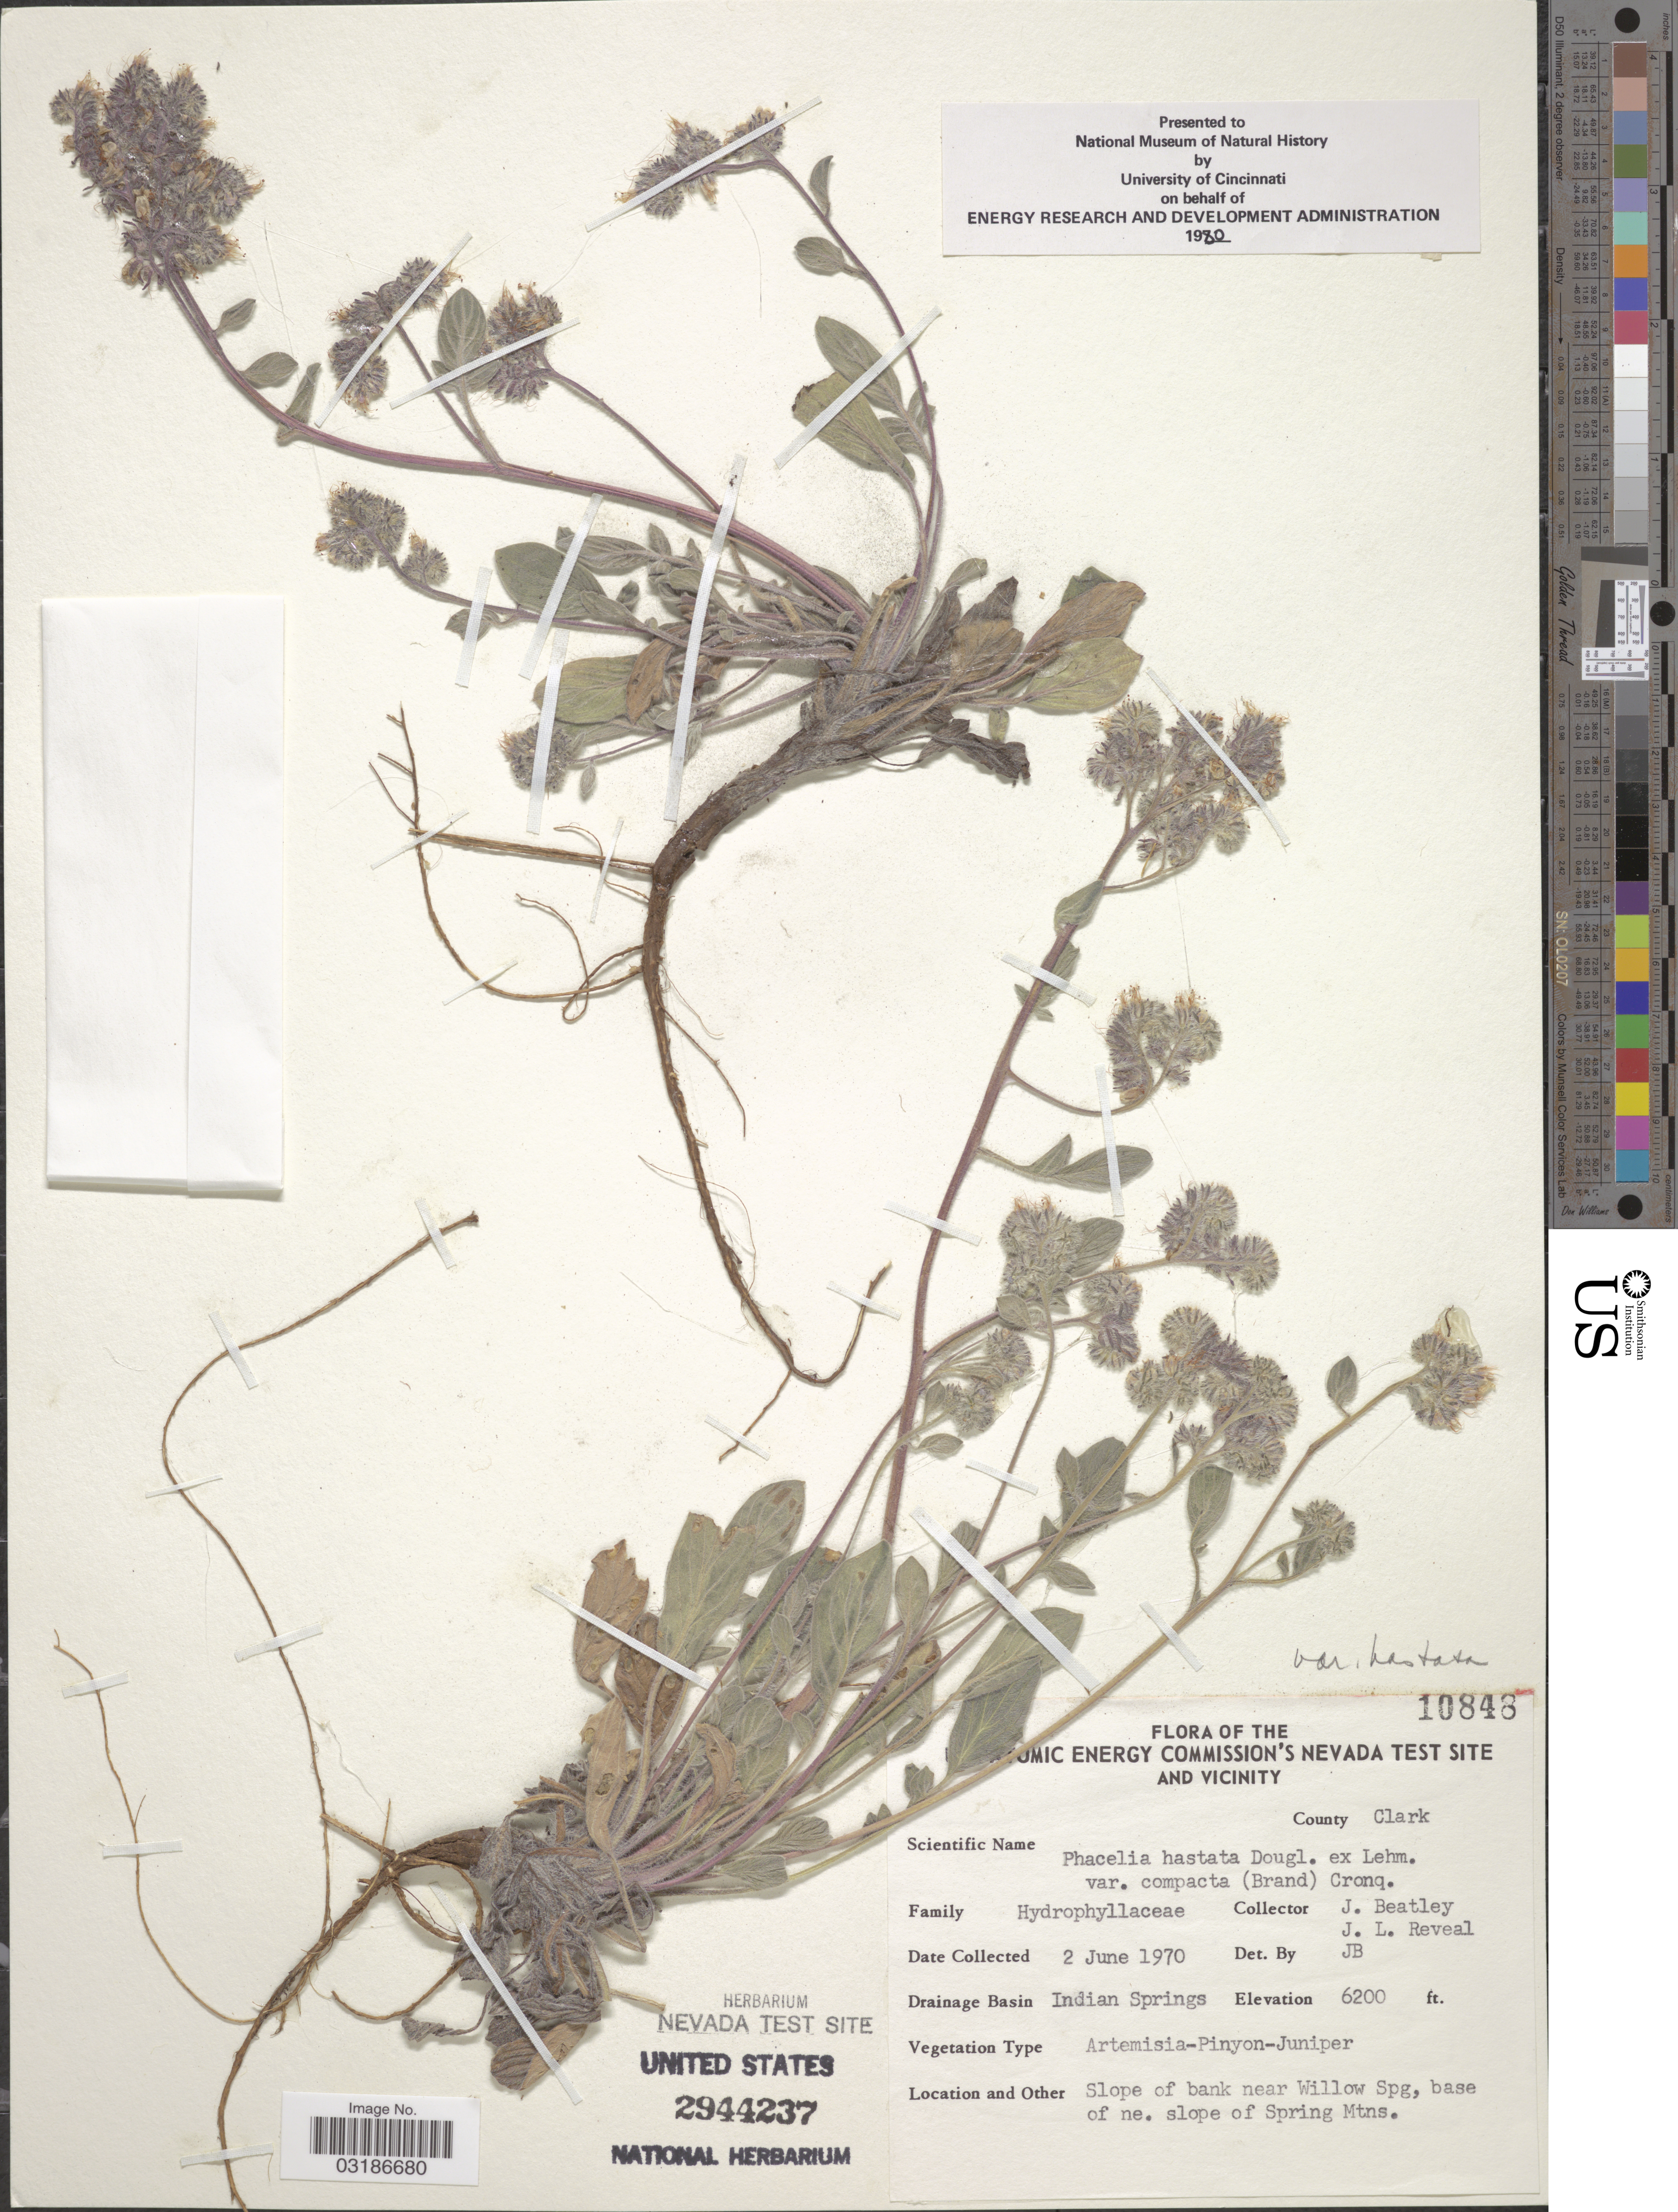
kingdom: Plantae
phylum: Tracheophyta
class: Magnoliopsida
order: Boraginales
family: Hydrophyllaceae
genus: Phacelia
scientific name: Phacelia hastata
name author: Douglas ex Lehm.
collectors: J. C. Beatley & J. L. Reveal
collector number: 10848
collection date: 1970-06-02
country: United States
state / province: Nevada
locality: U.S. Atomic Energy Commission's Nevada Test Site and Vicinity. County Clark. Drainage Basin Indian Springs. Slope of bank near Willow Spg, base of ne. slope of Spring Mtns.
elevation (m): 1890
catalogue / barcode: US 2944237